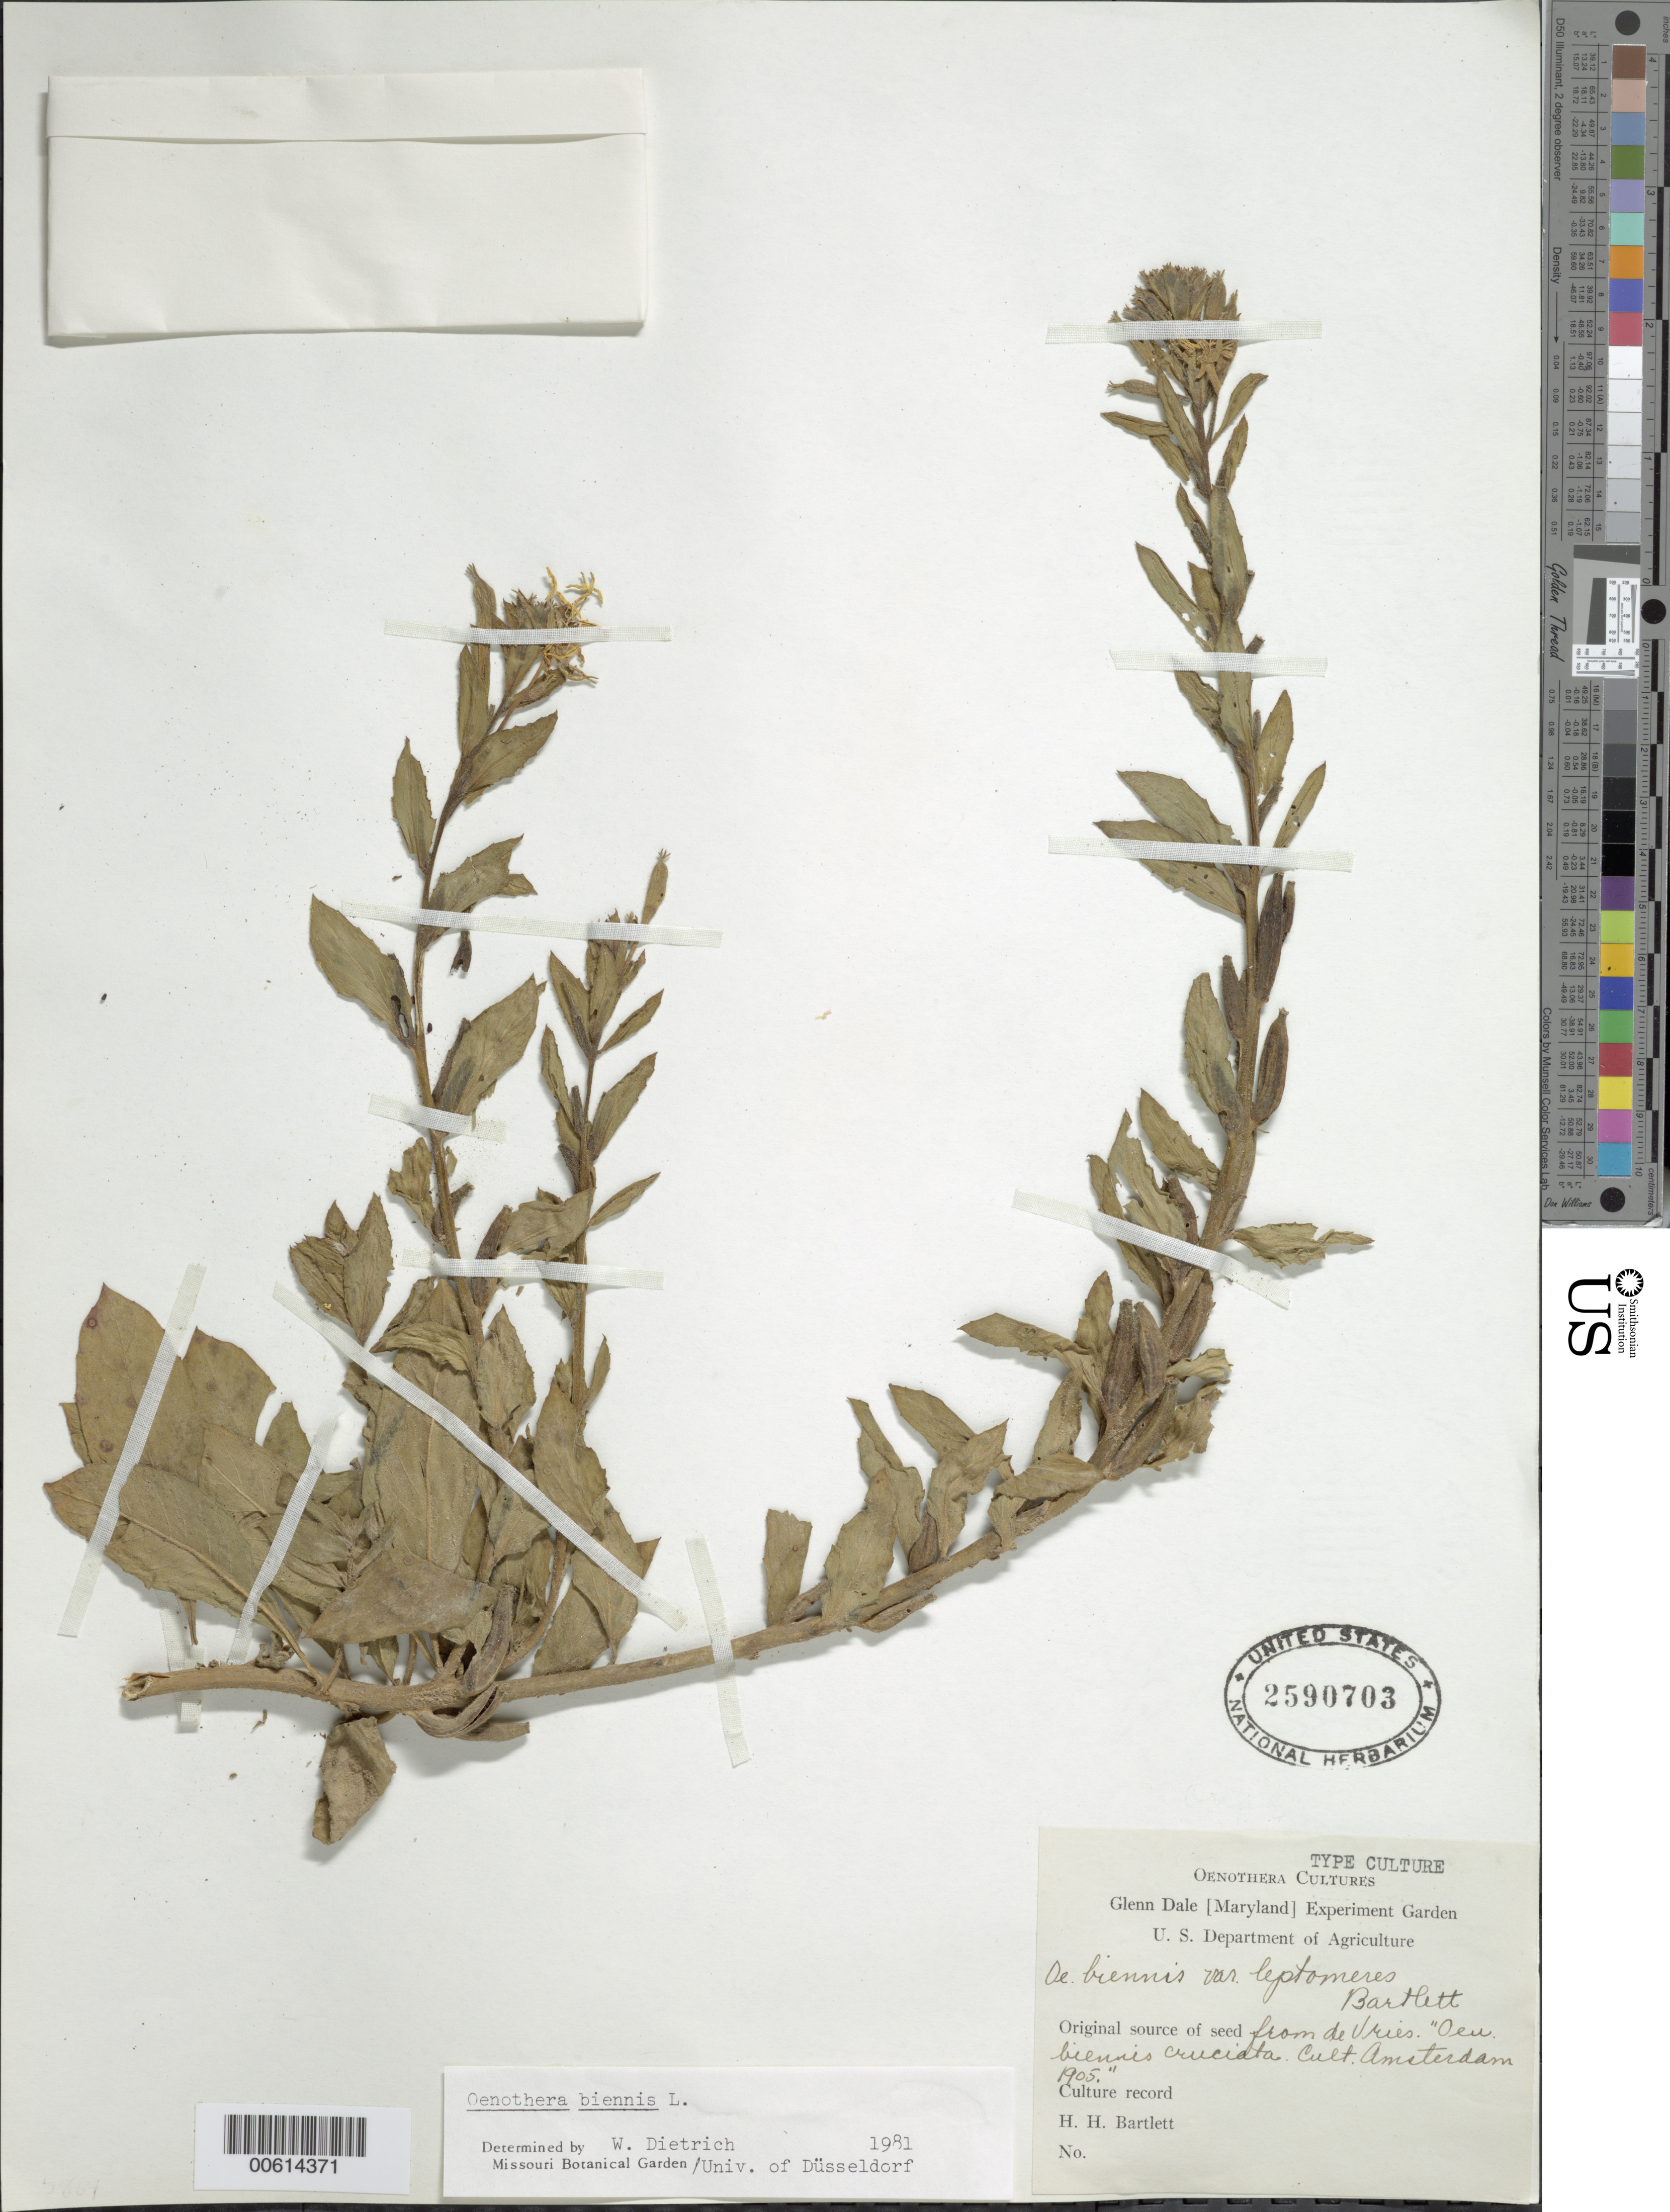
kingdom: Plantae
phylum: Tracheophyta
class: Magnoliopsida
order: Myrtales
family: Onagraceae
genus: Oenothera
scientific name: Oenothera biennis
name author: L.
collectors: H. H. Bartlett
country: United States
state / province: Maryland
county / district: Prince George's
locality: Glen Dale, US Dept of Agr.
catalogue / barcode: US 2590703